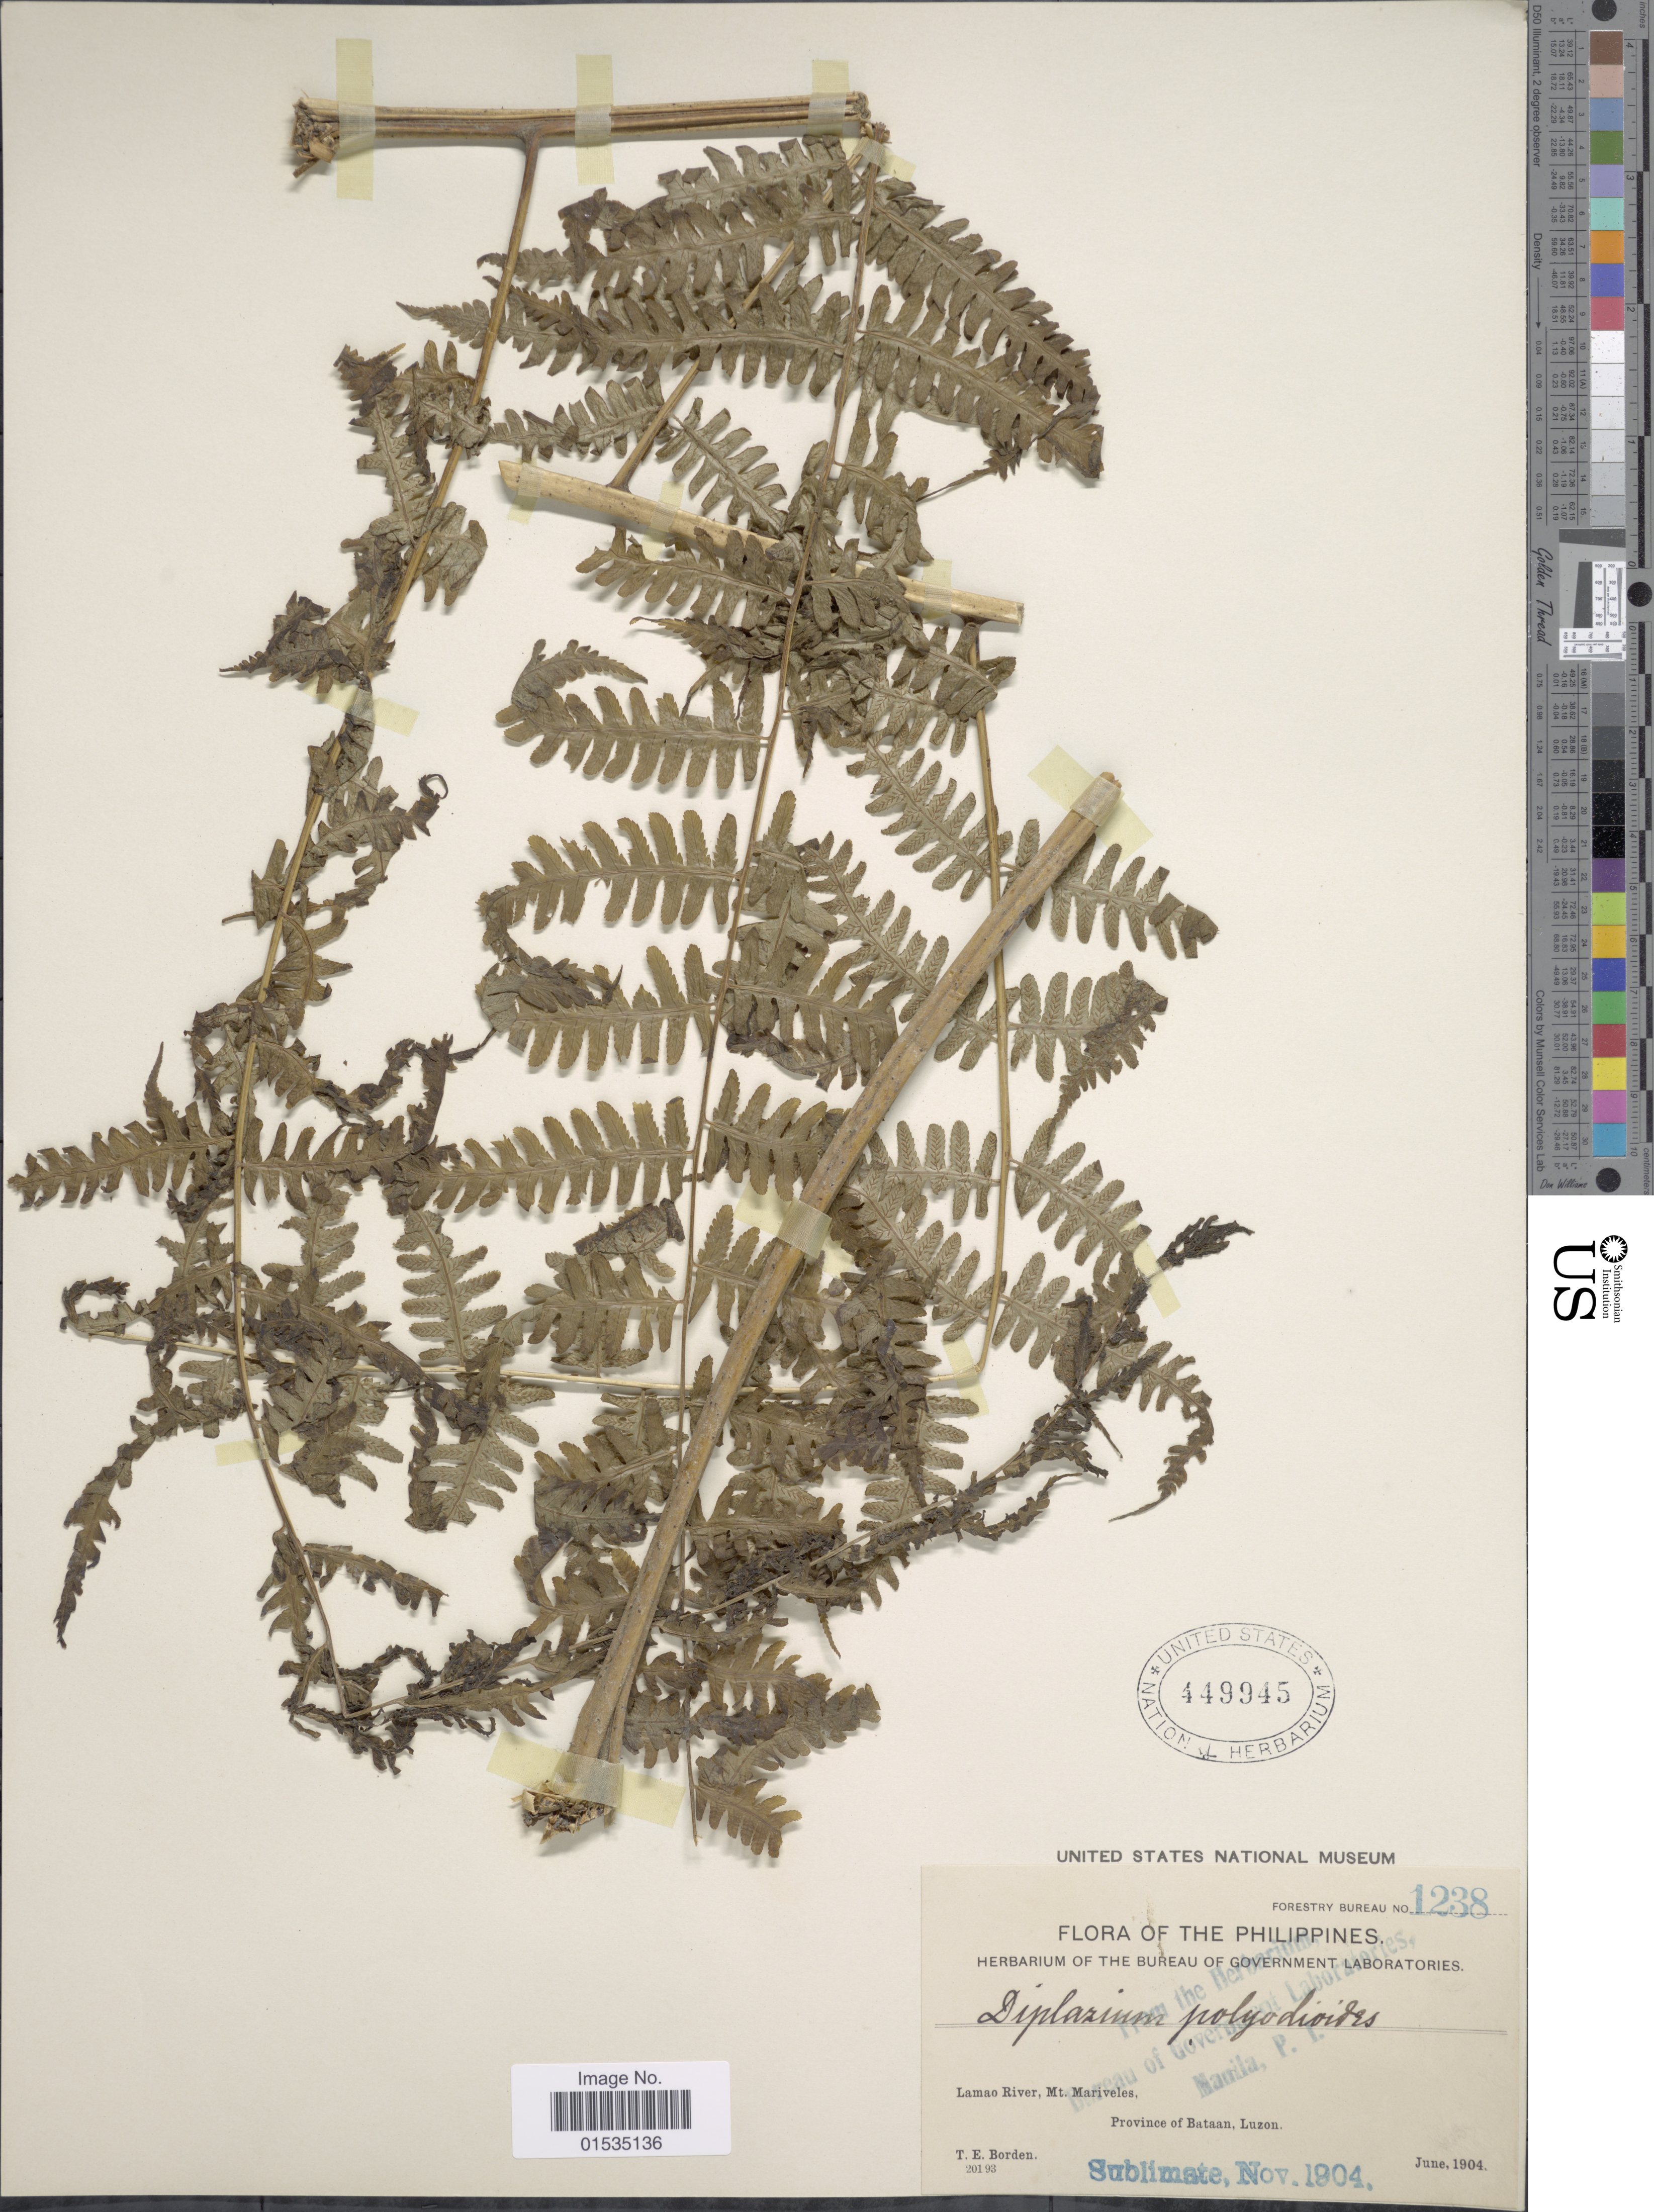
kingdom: Plantae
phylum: Tracheophyta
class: Polypodiopsida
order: Polypodiales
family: Athyriaceae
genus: Diplazium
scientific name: Diplazium polypodioides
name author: Blume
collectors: T. E. Borden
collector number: Forestry Bureau 1238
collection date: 1904-06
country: Philippines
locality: Lamao River, Mt. Mariveles, Province of Bataan, Luzon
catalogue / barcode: US 449945